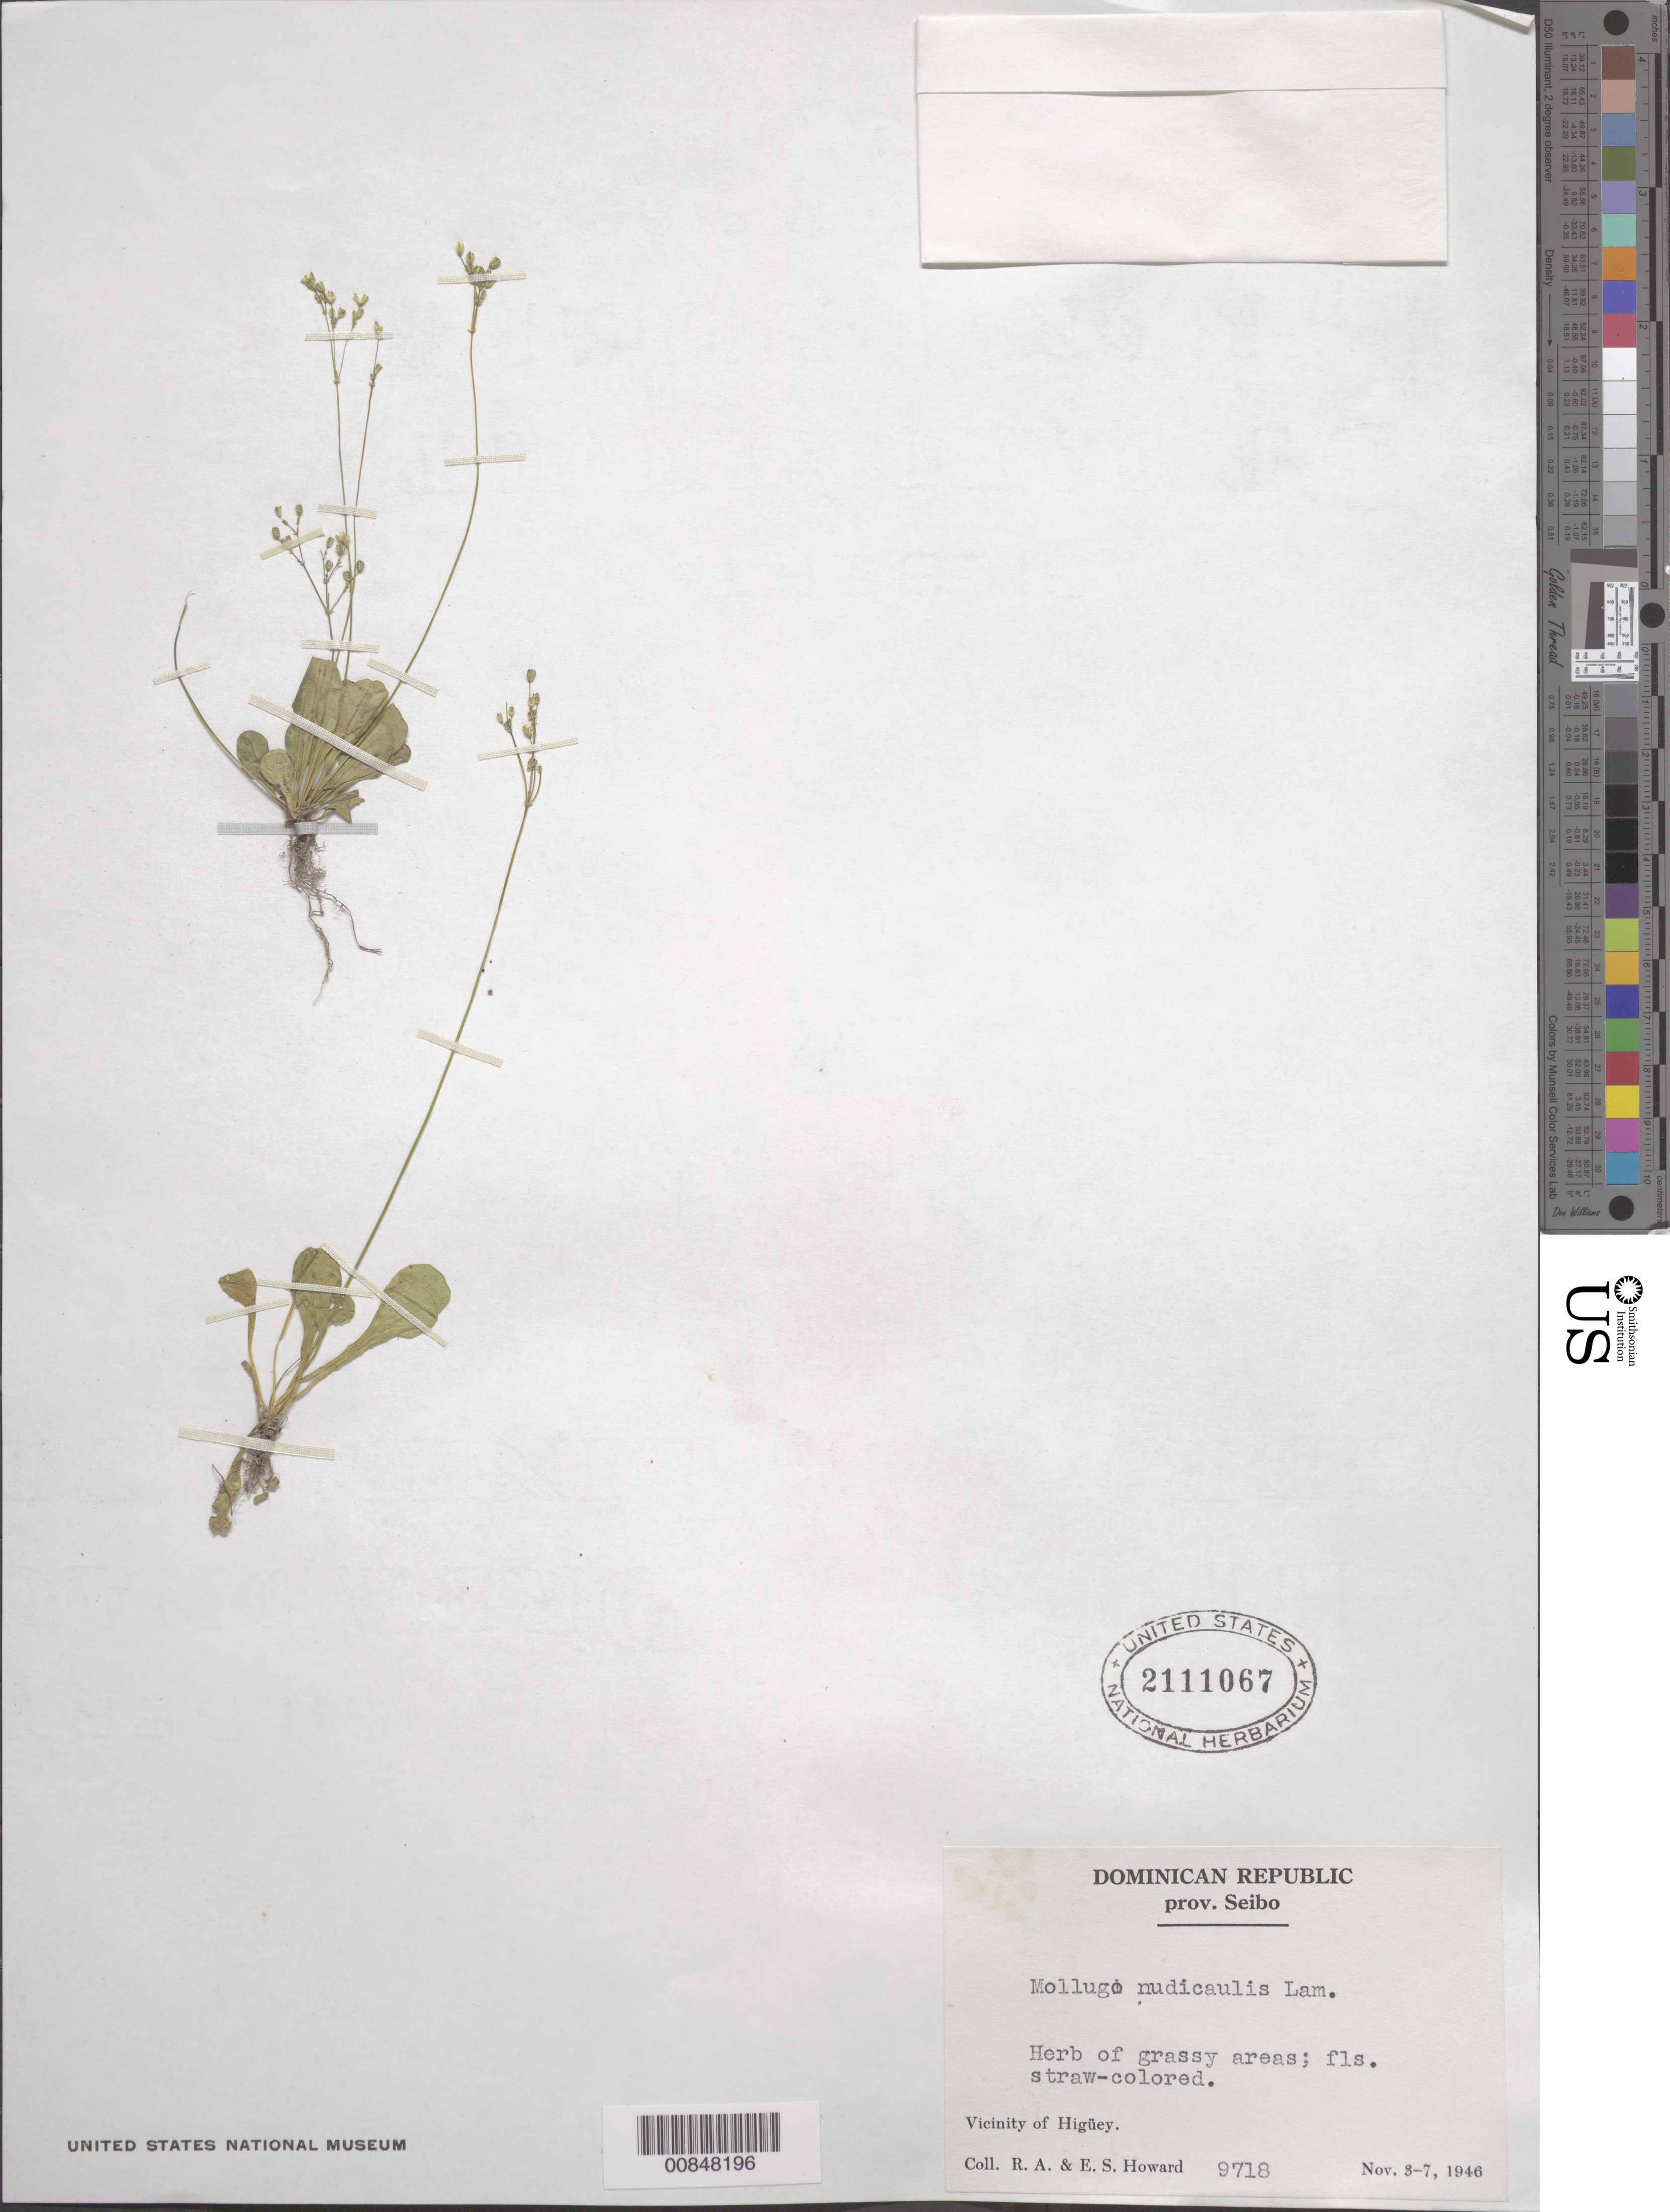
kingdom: Plantae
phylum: Tracheophyta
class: Magnoliopsida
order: Caryophyllales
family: Molluginaceae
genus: Paramollugo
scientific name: Paramollugo spathulata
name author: (Sw.) Sukhor.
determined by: Strong, Mark T., (BOT), Smithsonian Institution - National Museum of Natural History (UNITED STATES)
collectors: R. A. Howard & E. S. Howard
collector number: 9718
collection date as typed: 03 Nov 1946 to 07 Nov 1946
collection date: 1946-11-03/1946-11-07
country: Dominican Republic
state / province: El Seibo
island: Hispaniola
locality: Vicinity of Higüey.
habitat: Grassy areas.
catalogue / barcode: US 2111067